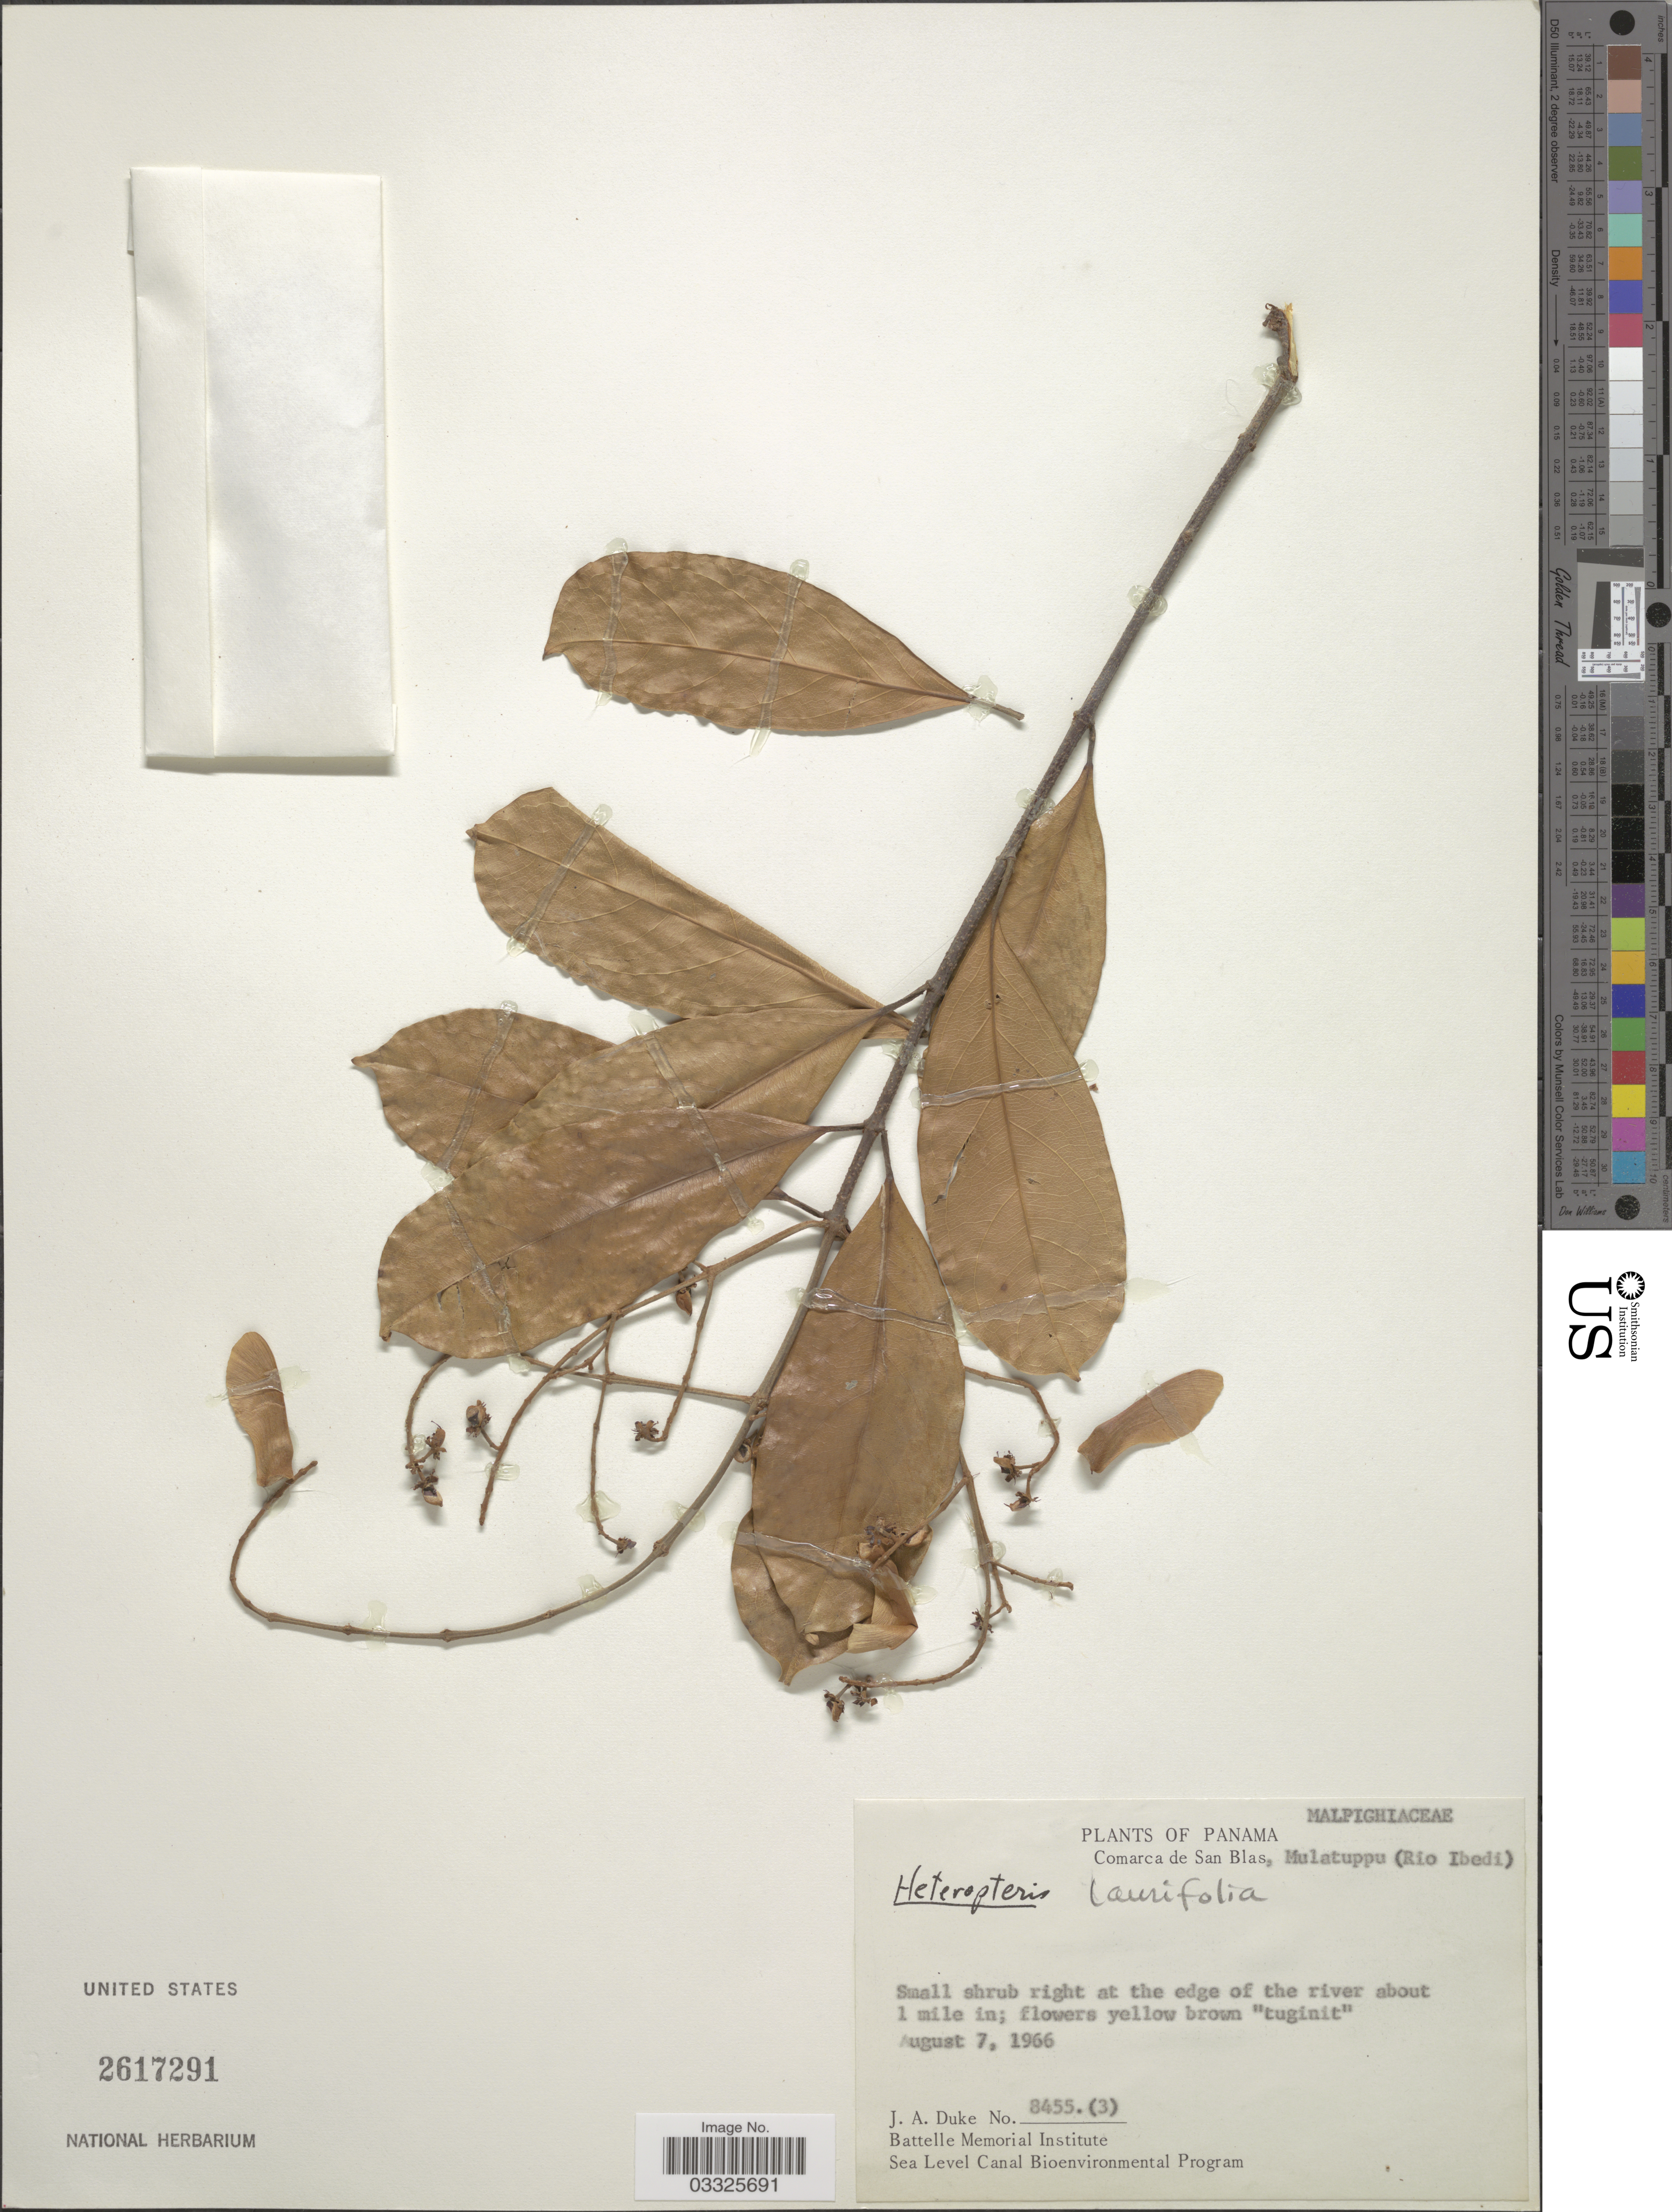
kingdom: Plantae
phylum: Tracheophyta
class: Magnoliopsida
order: Malpighiales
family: Malpighiaceae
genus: Heteropterys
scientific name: Heteropterys laurifolia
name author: (L.) A. Juss.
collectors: J. A. Duke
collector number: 8455 (3)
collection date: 1966-08-07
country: Panama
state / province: Kuna Yala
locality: Comarca de San Blas, Mulatuppu (Rio Ibedi).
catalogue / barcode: US 2617291